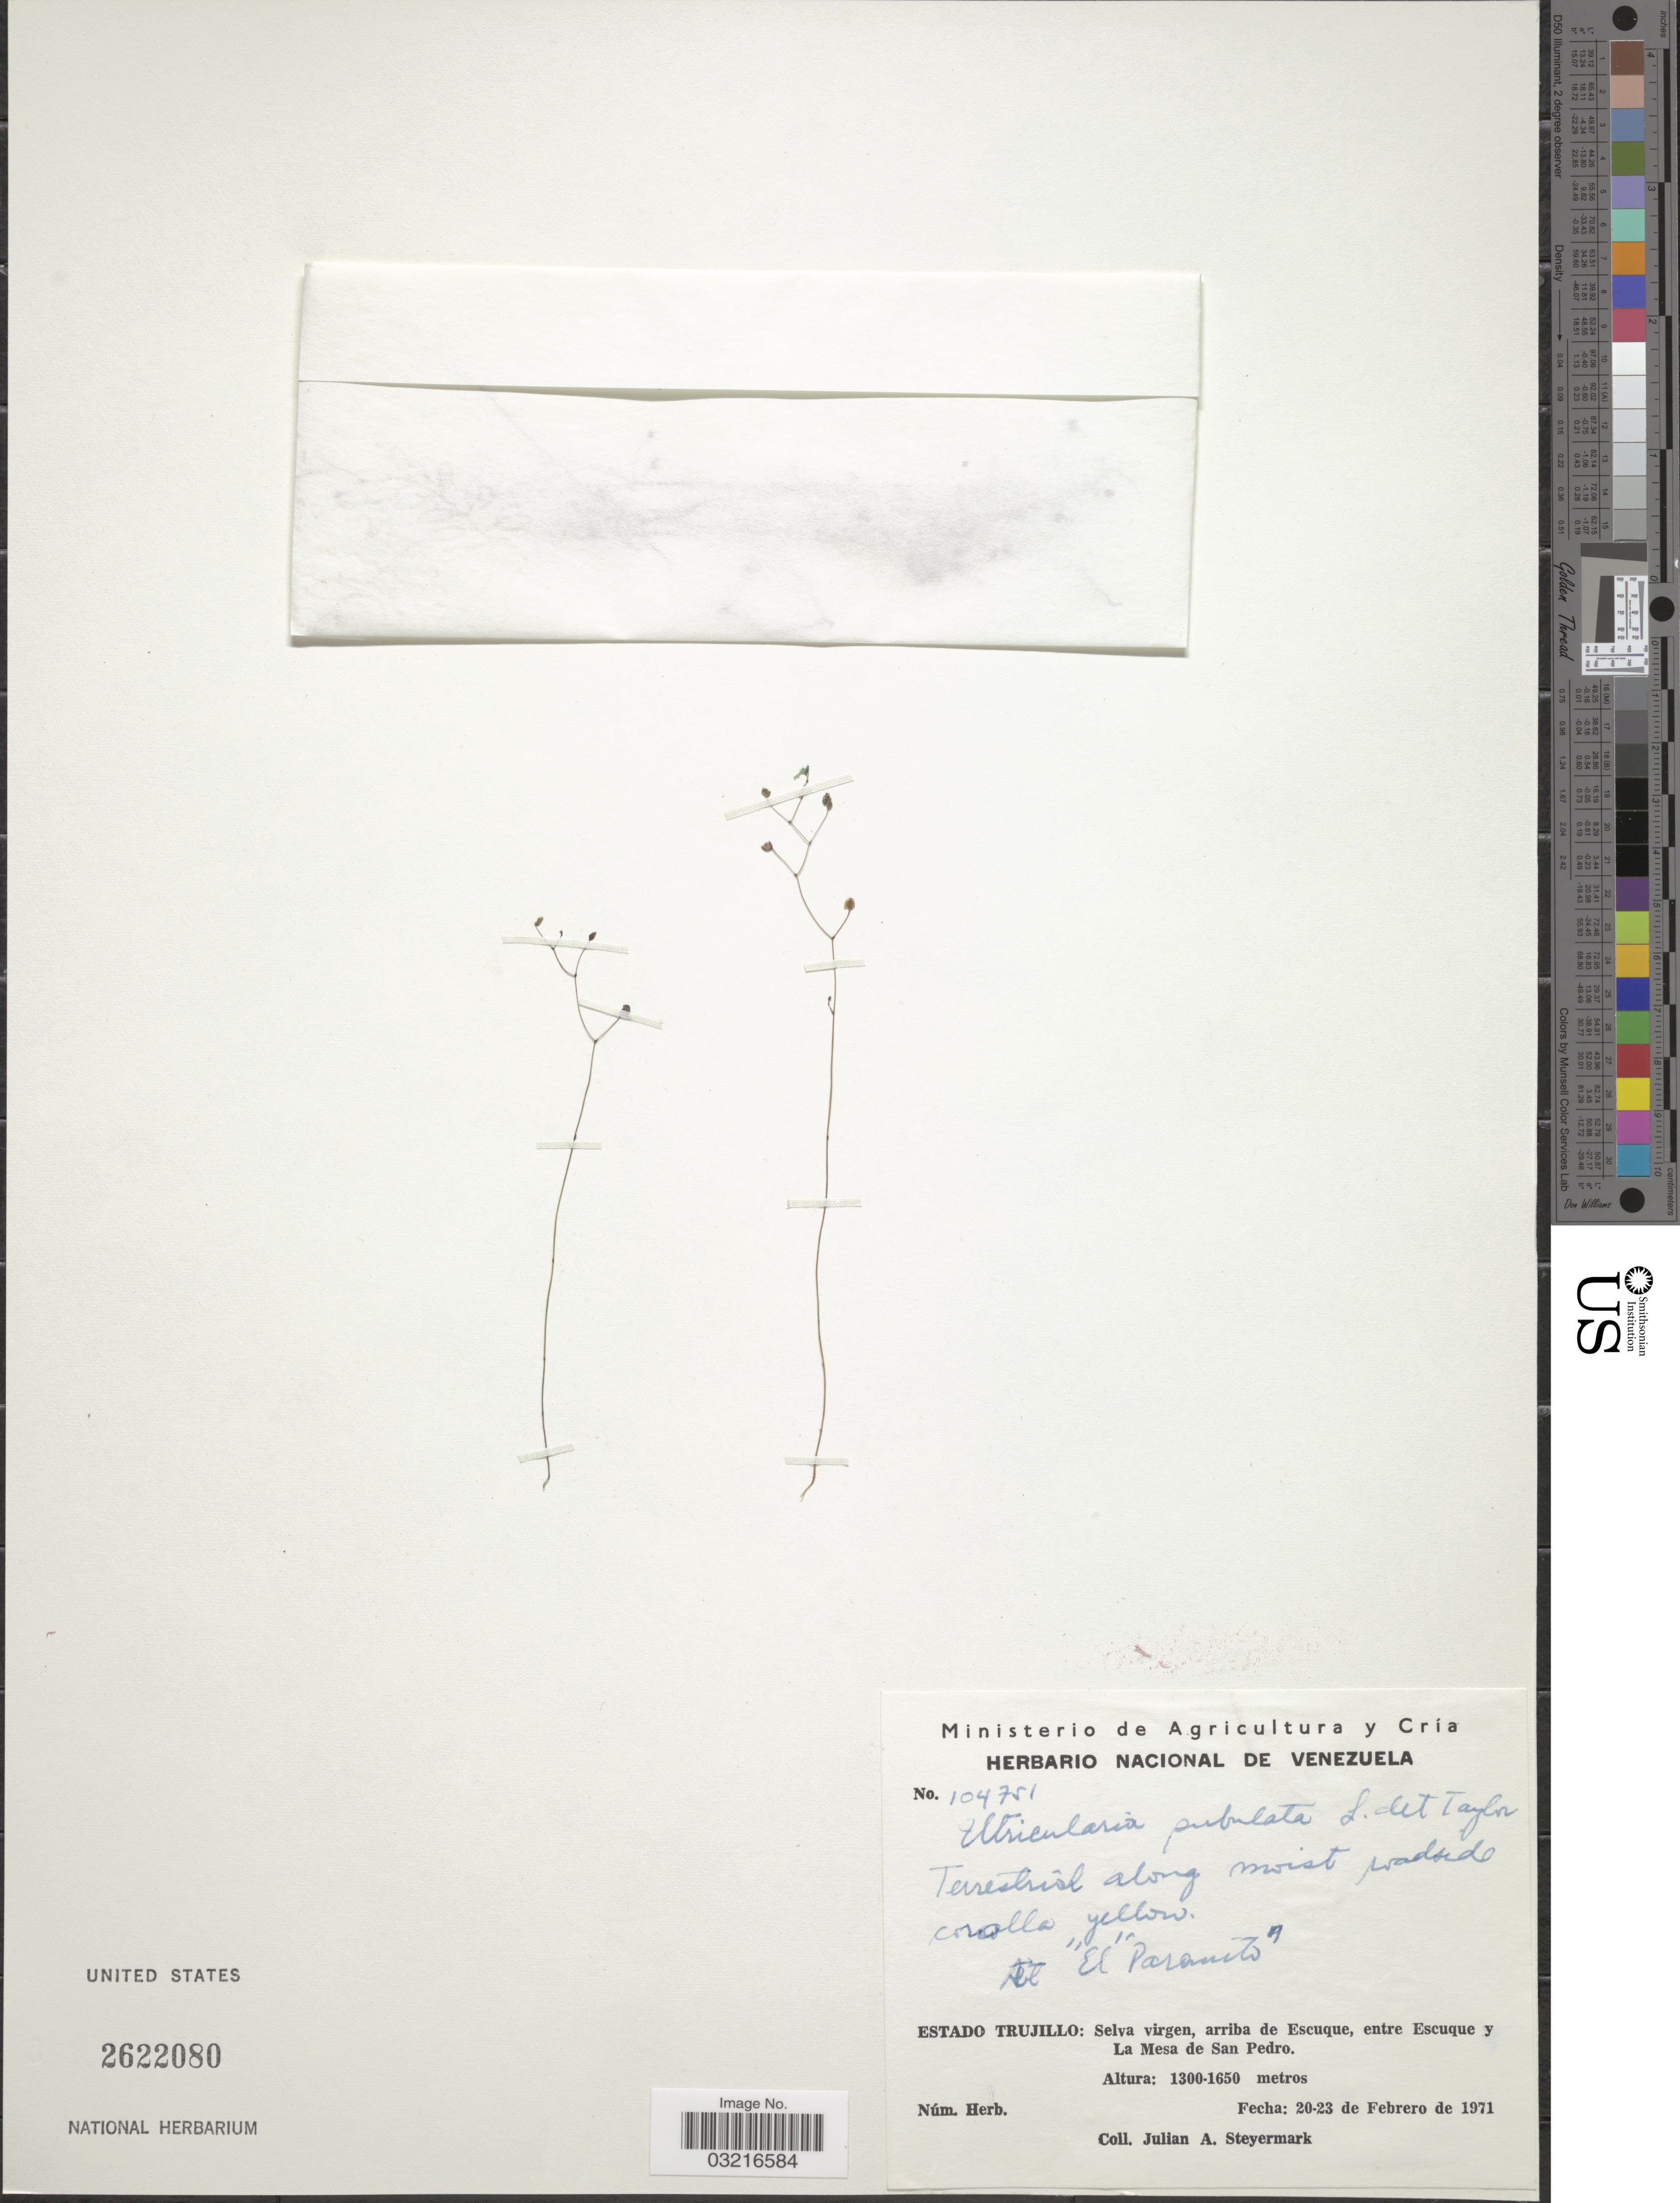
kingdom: Plantae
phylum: Tracheophyta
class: Magnoliopsida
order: Lamiales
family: Lentibulariaceae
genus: Utricularia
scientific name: Utricularia subulata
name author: L.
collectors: J. Steyermark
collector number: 104751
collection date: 1971-02-20/1971-02-23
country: Venezuela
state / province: Trujillo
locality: Selva virgen, arriba de Escuque, entre Escuque y La Mesa de San Pedro.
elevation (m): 1300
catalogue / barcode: US 2622080